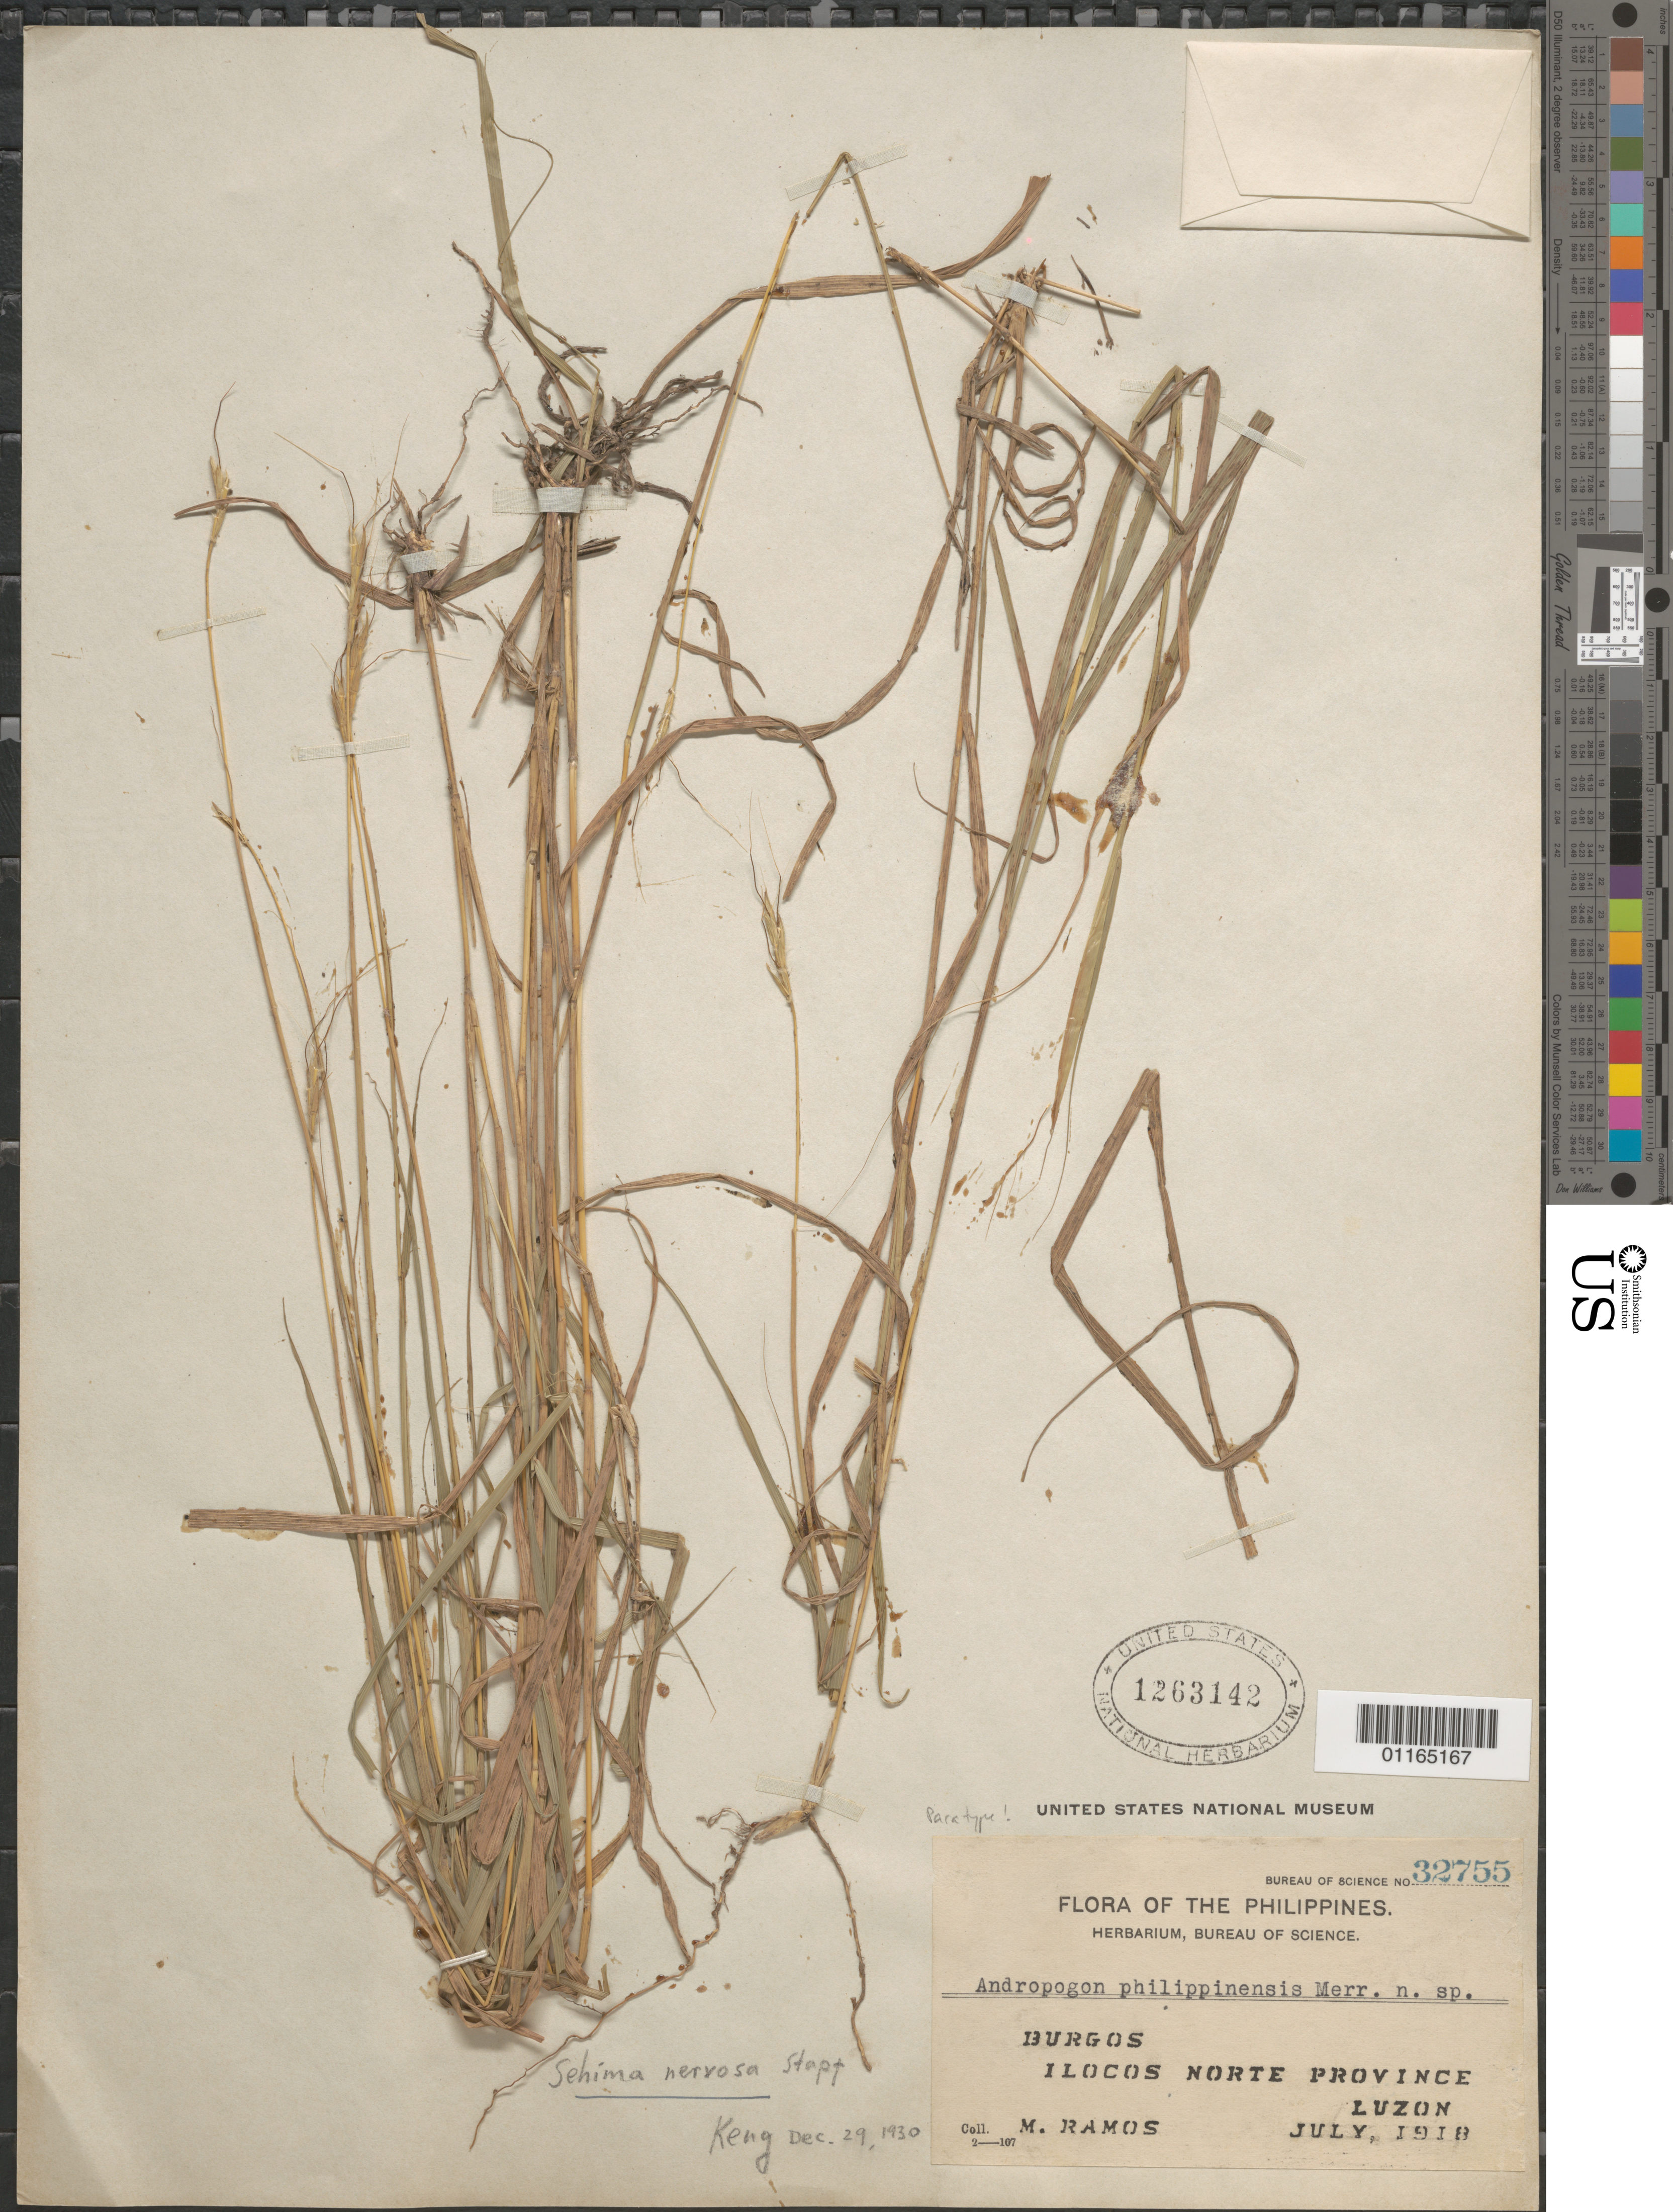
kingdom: Plantae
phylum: Tracheophyta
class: Liliopsida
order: Poales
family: Poaceae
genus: Sehima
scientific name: Sehima nervosa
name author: Stapf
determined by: Keng, Yi Li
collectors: M. Ramos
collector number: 32755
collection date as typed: Jul 1918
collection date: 1918-07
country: Philippines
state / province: Ilocos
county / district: Ilocos Norte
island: Luzon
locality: Burgos, Ilocos Norte Province, Luzon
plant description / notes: Paratype of Andropogon philippinensis Merr.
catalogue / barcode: US 1263142